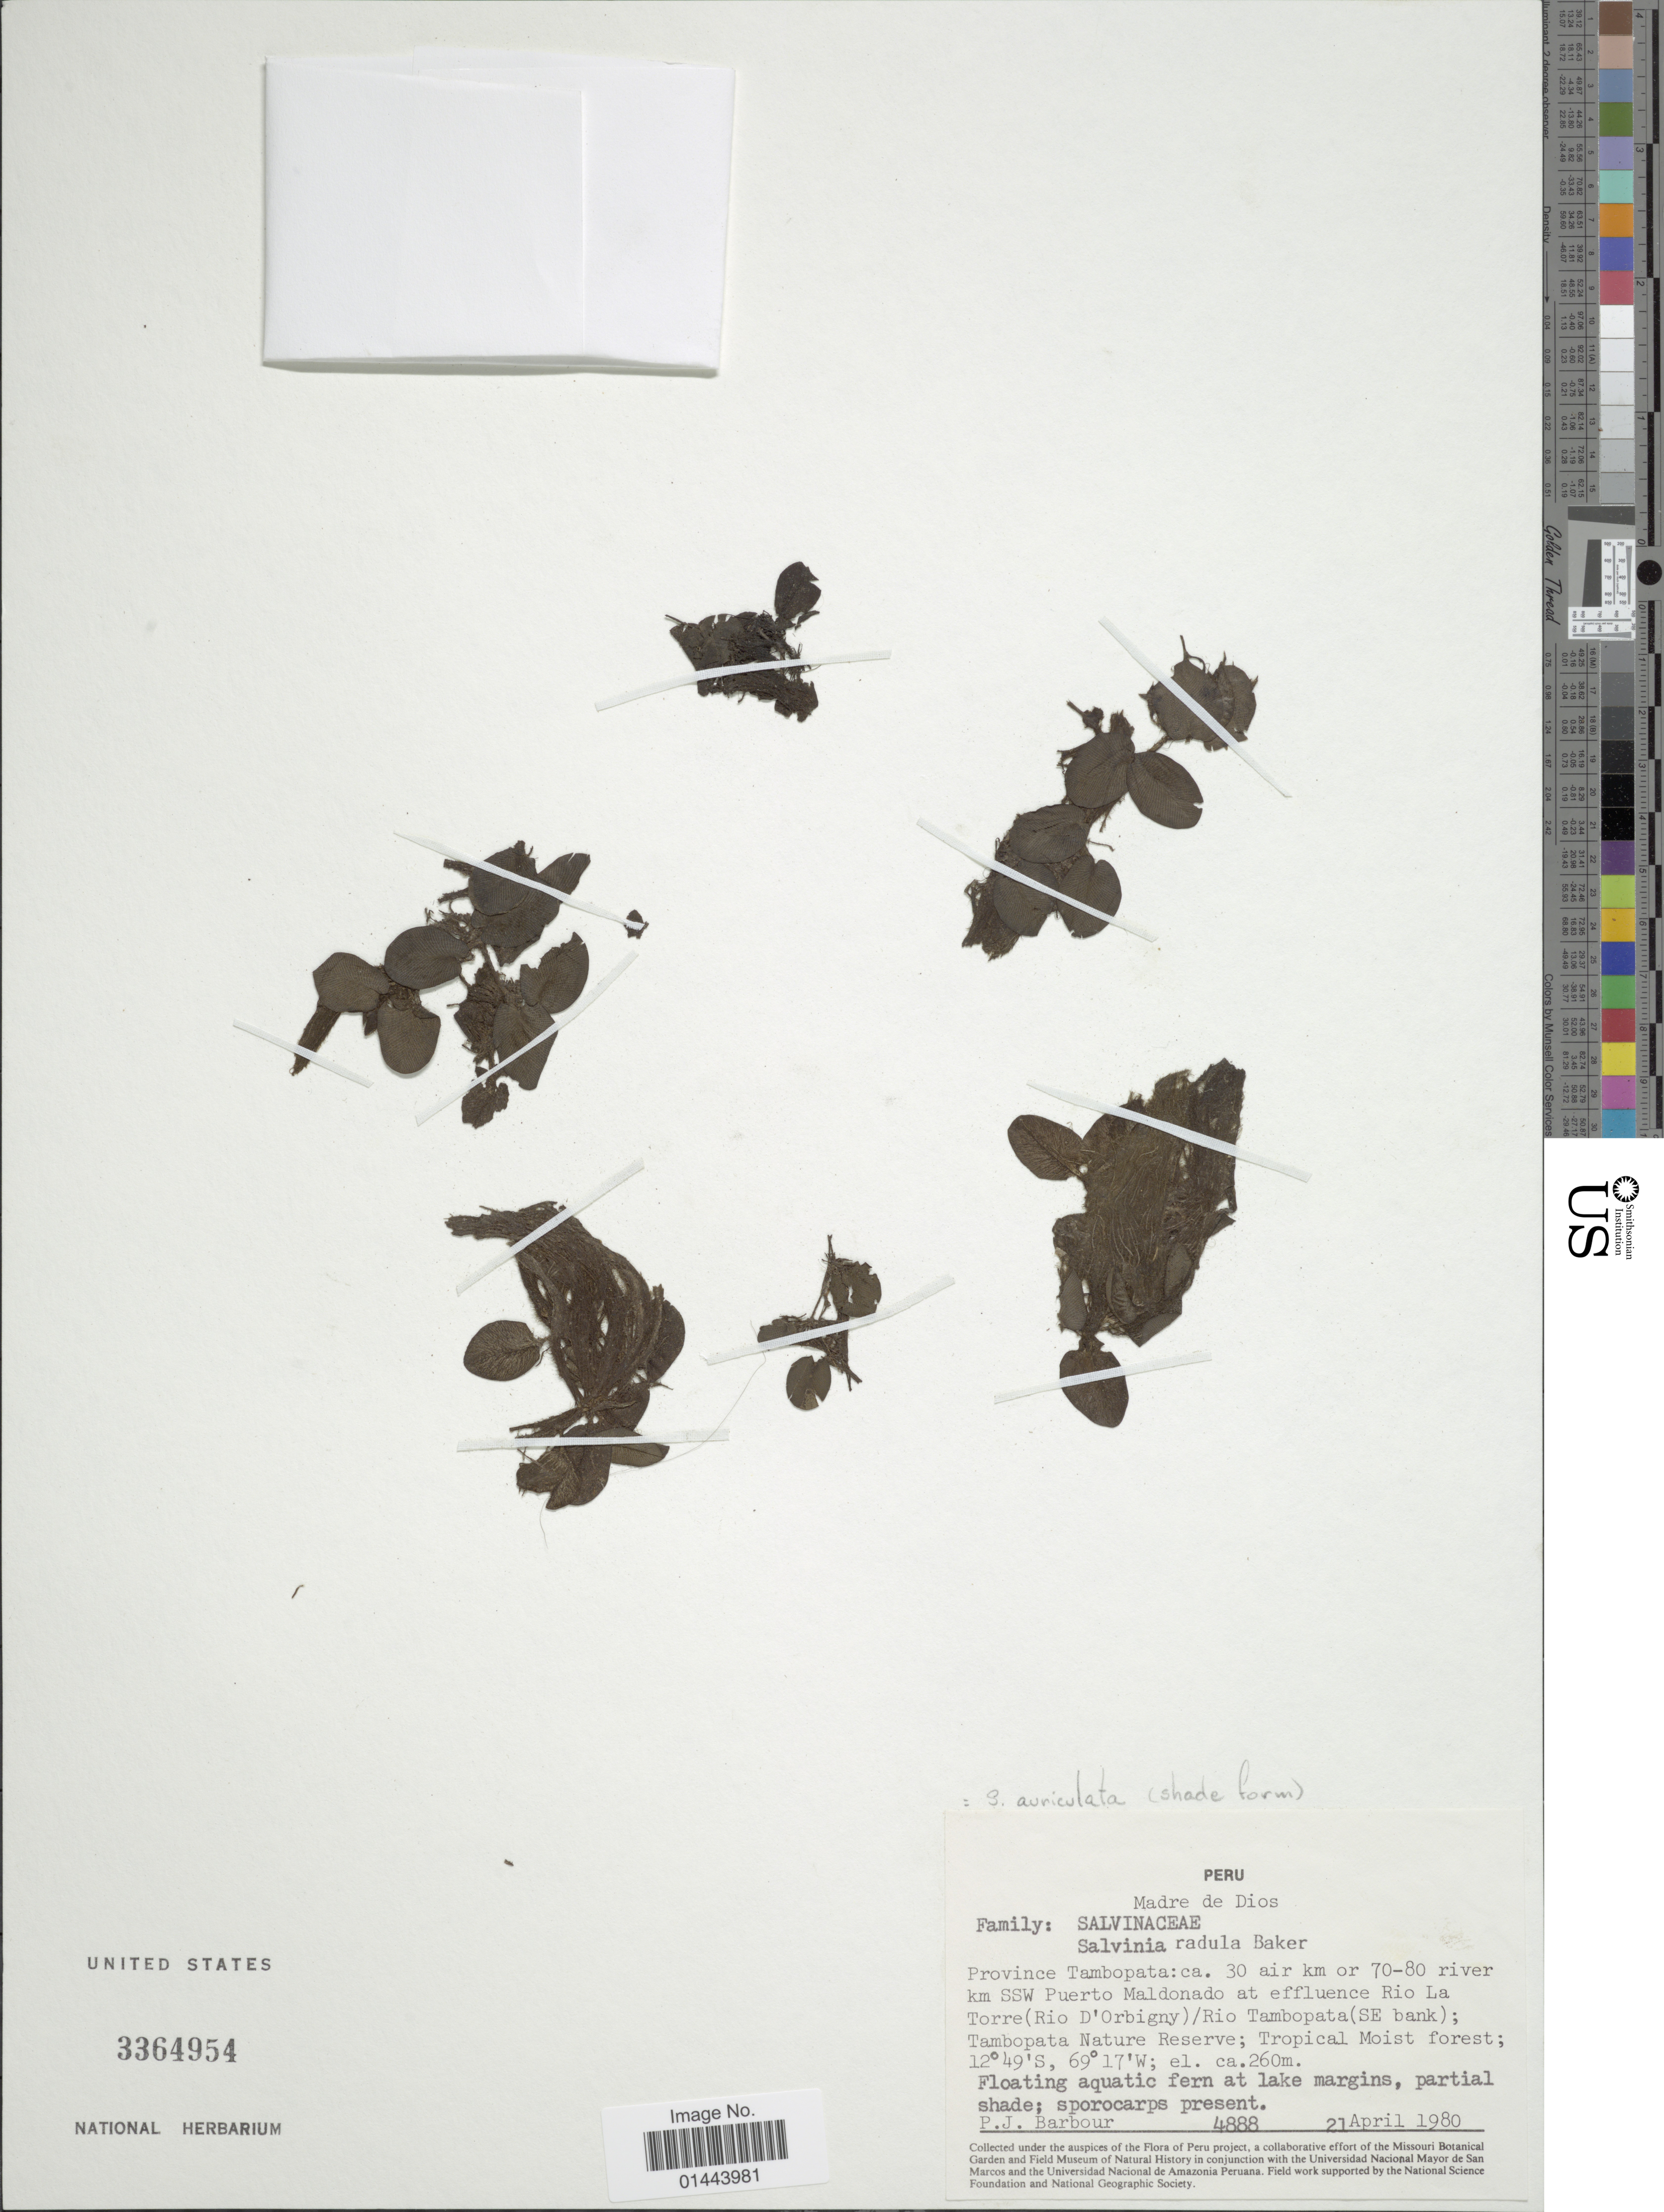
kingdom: Plantae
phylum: Tracheophyta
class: Polypodiopsida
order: Salviniales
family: Salviniaceae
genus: Salvinia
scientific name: Salvinia auriculata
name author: Aubl.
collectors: P. Barbour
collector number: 4888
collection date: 1980-04-21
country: Peru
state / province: Madre de Dios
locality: Province Tambopata: ca. 30 air km or 70-80 river km SSW Puerto Maldonado at effluence Rio La Torre ( Rio D'Orbigny)/ Rio Tambopata (SE bank); Tambopata Nature Reserve; Tropical Moist Forest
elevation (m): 260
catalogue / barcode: US 3364954